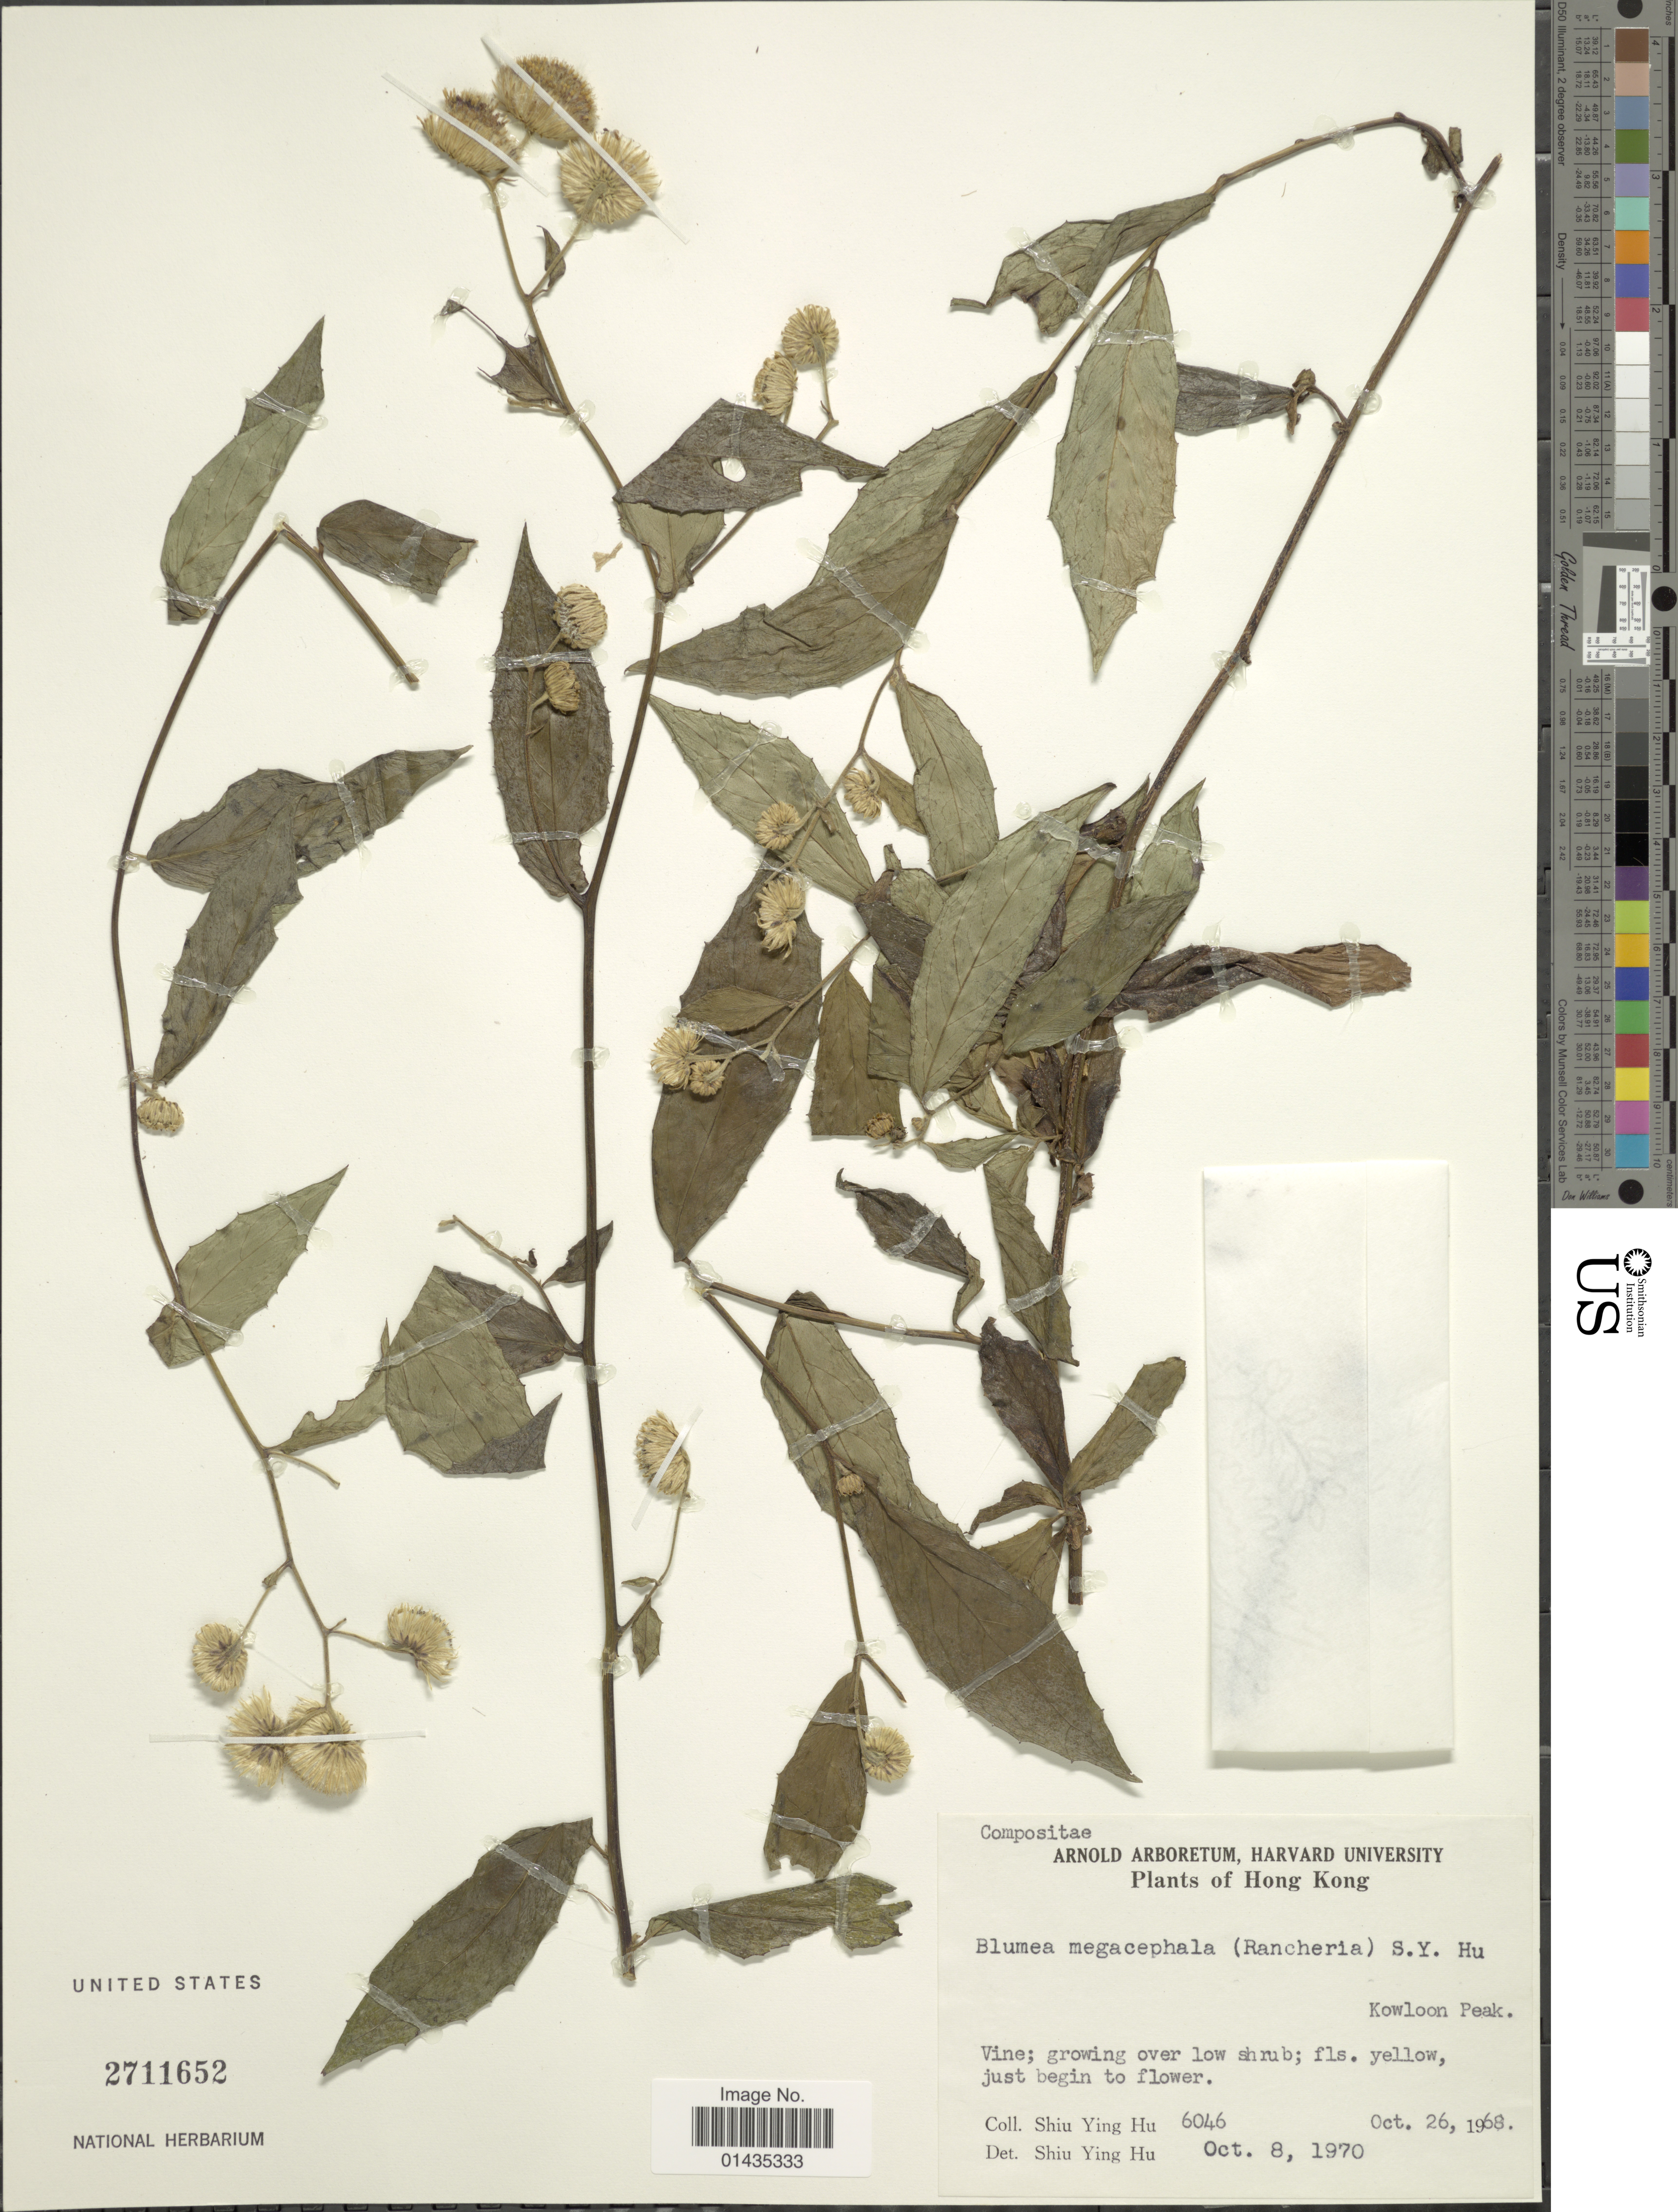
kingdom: Plantae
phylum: Tracheophyta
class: Magnoliopsida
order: Asterales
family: Asteraceae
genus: Blumea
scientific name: Blumea megacephala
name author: (Randeria) C.T. Chang & C.H. Yu ex Y. Ling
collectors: S. Y. Hu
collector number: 6046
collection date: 1970-10-08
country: China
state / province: Hong Kong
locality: Kowloon Peak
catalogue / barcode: US 2711652